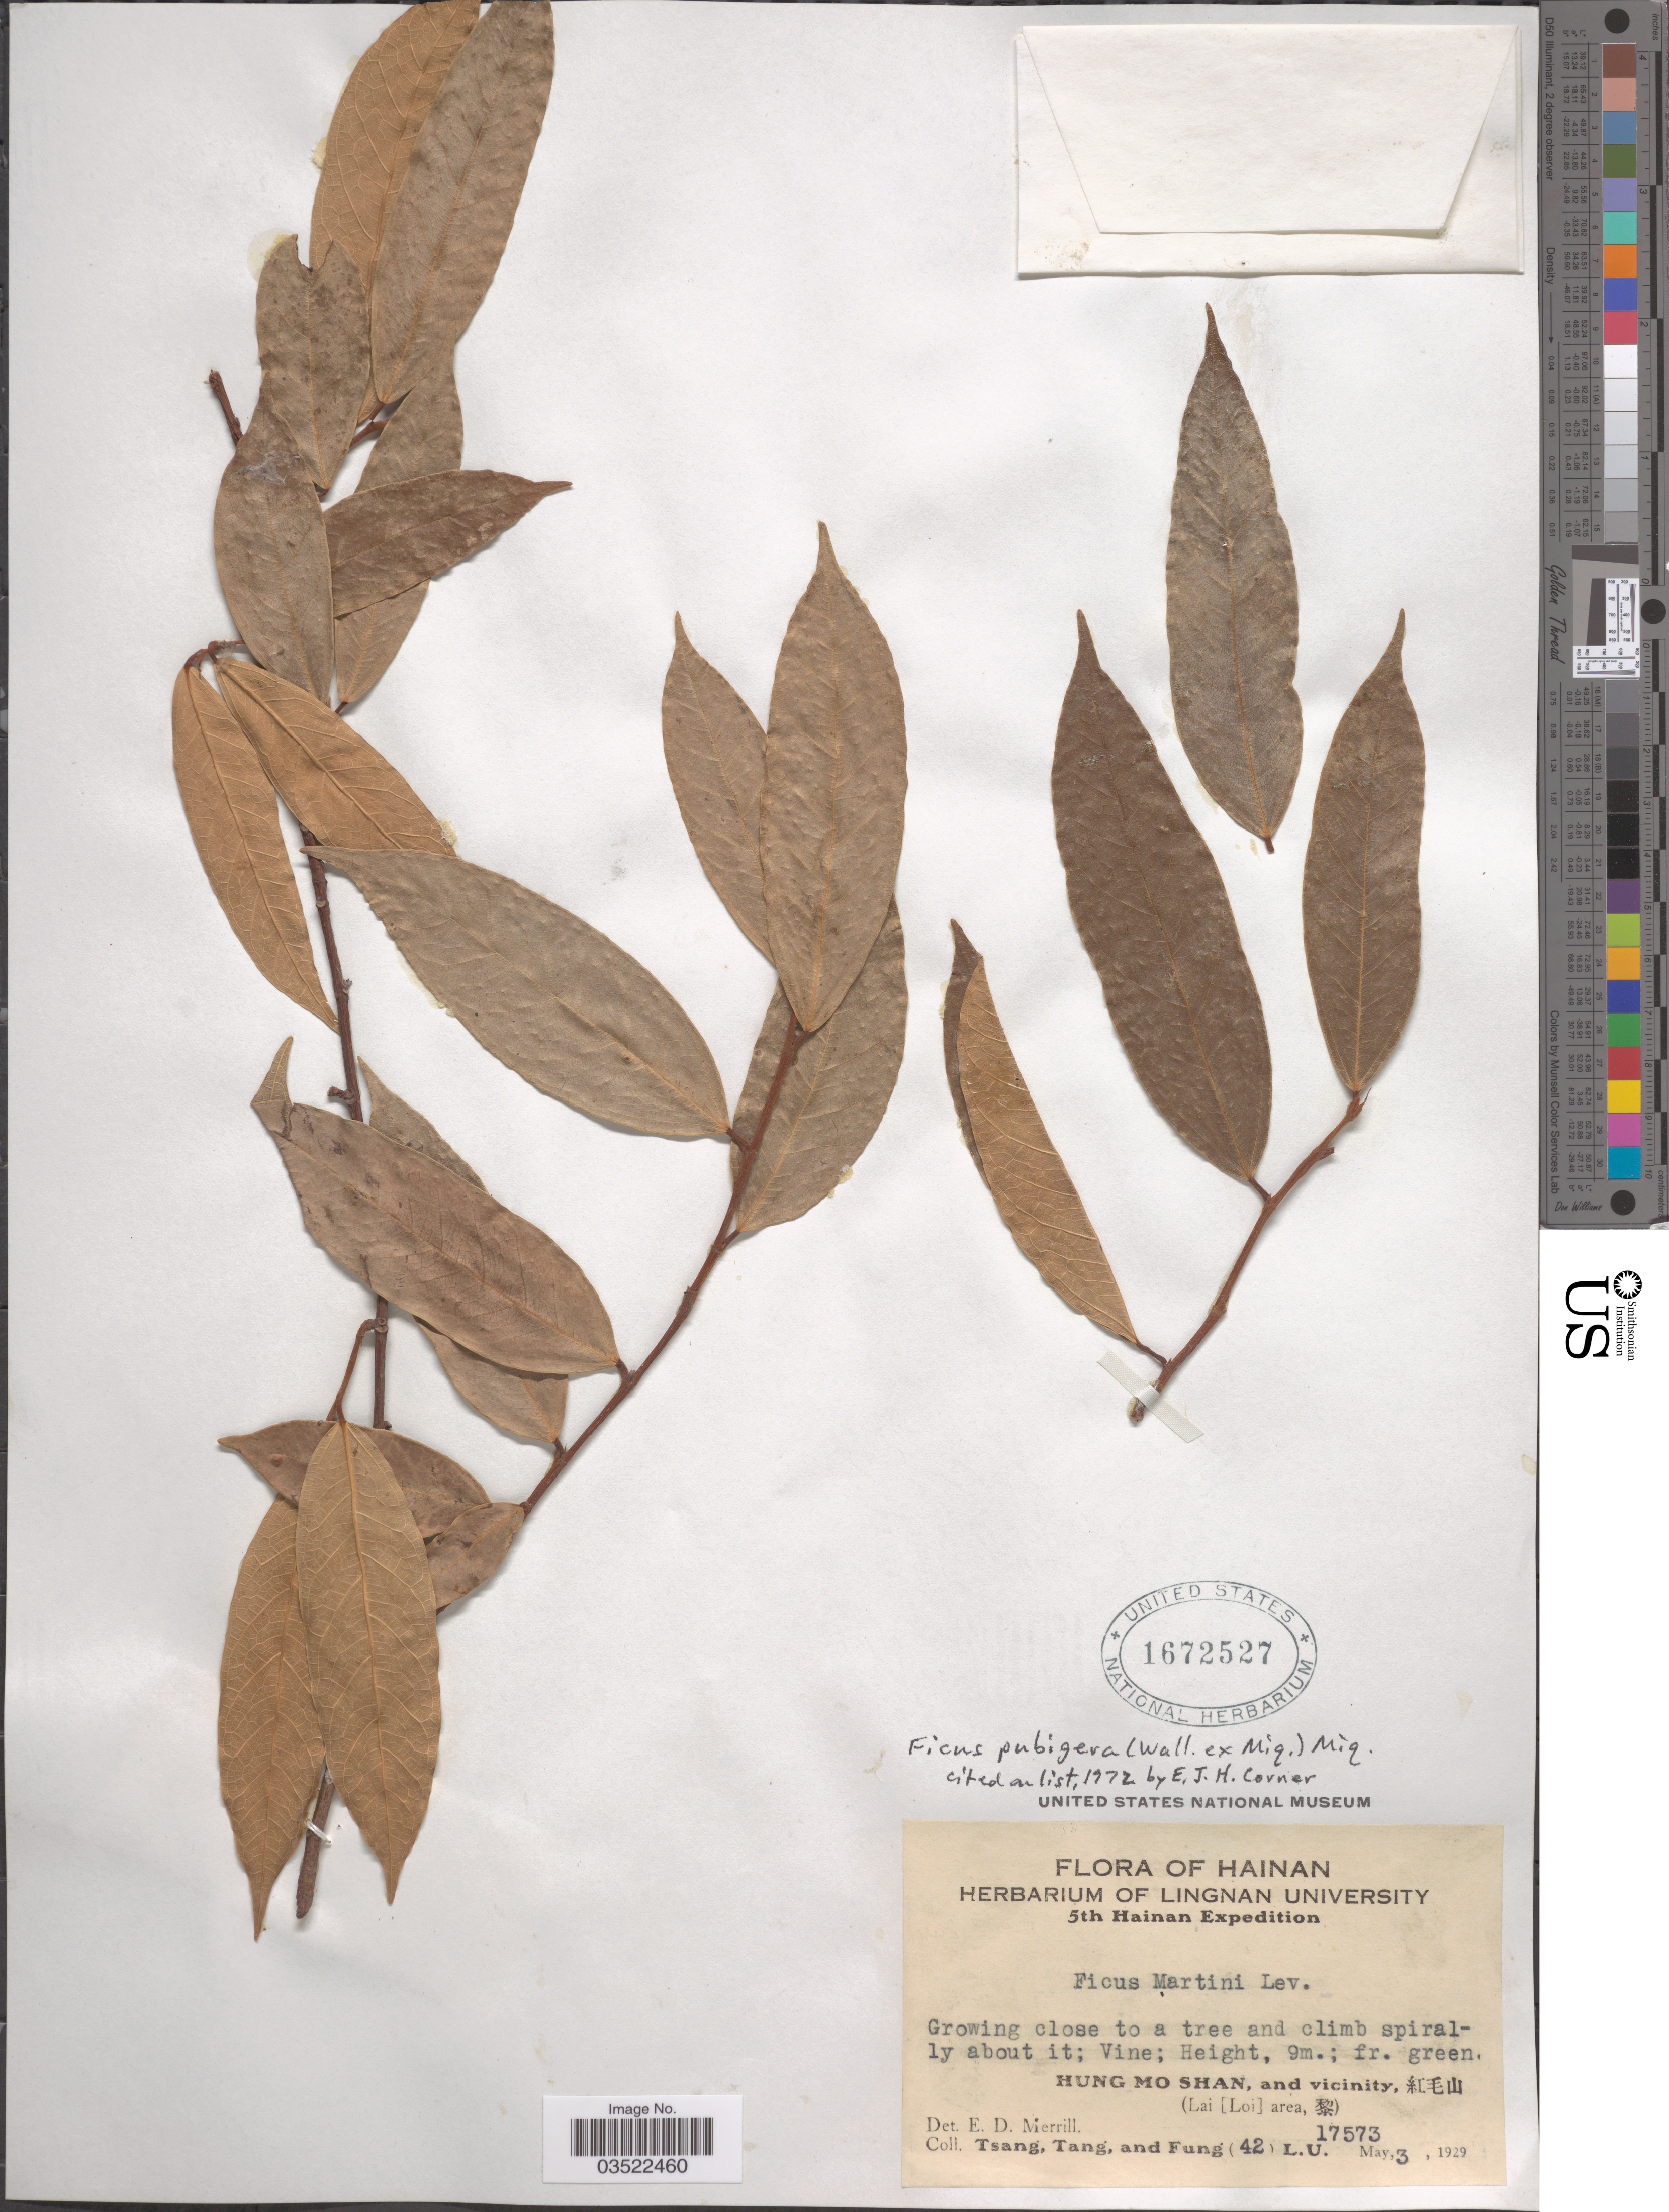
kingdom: Plantae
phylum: Tracheophyta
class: Magnoliopsida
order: Rosales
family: Moraceae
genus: Ficus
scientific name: Ficus pubigera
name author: (Wall. & Miq.) Miq.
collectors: -. T'sang, -- Tang & Fung, --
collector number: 42L.U.17573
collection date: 1929-05-03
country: China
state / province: Hainan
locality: Hung Mo Shan, and vicinity, X. (Lai [Loi] area, X).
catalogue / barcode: US 1672527